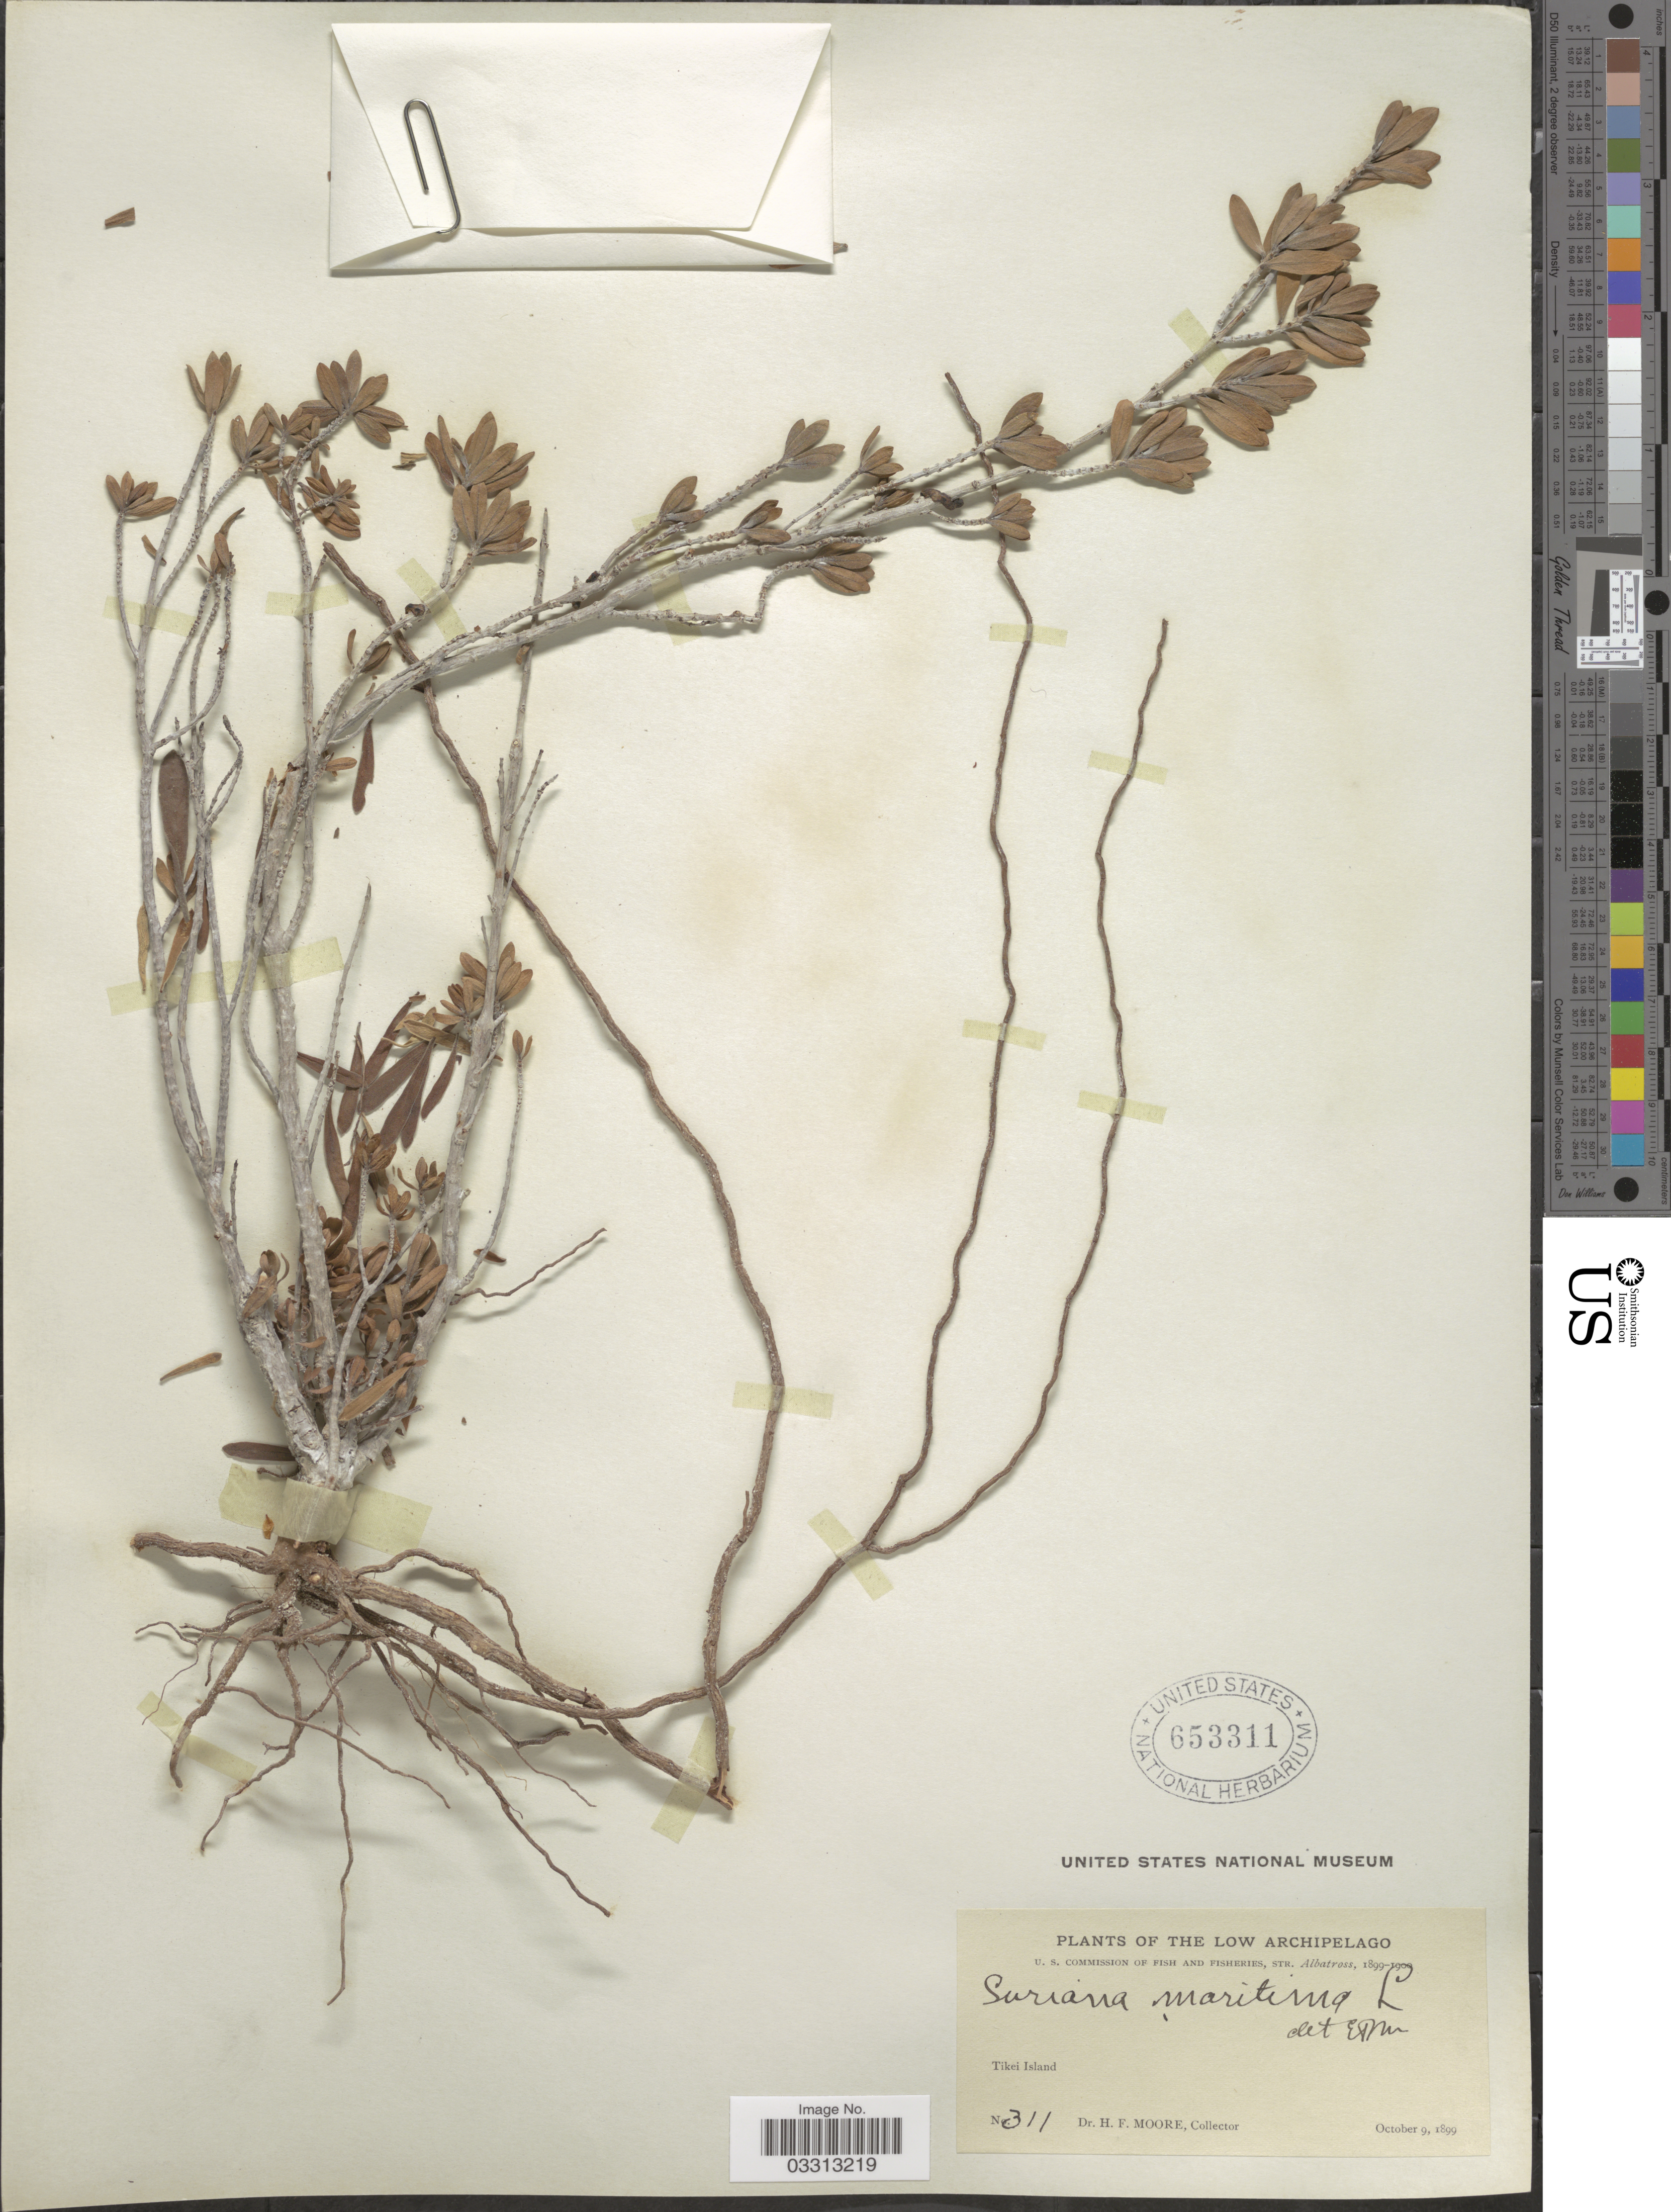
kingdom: Plantae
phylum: Tracheophyta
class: Magnoliopsida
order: Fabales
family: Surianaceae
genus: Suriana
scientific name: Suriana maritima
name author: L.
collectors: H. F. Moore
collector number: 311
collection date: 1899-10-09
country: French Polynesia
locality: The Low Archipelago. Tikei Island.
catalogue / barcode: US 653311